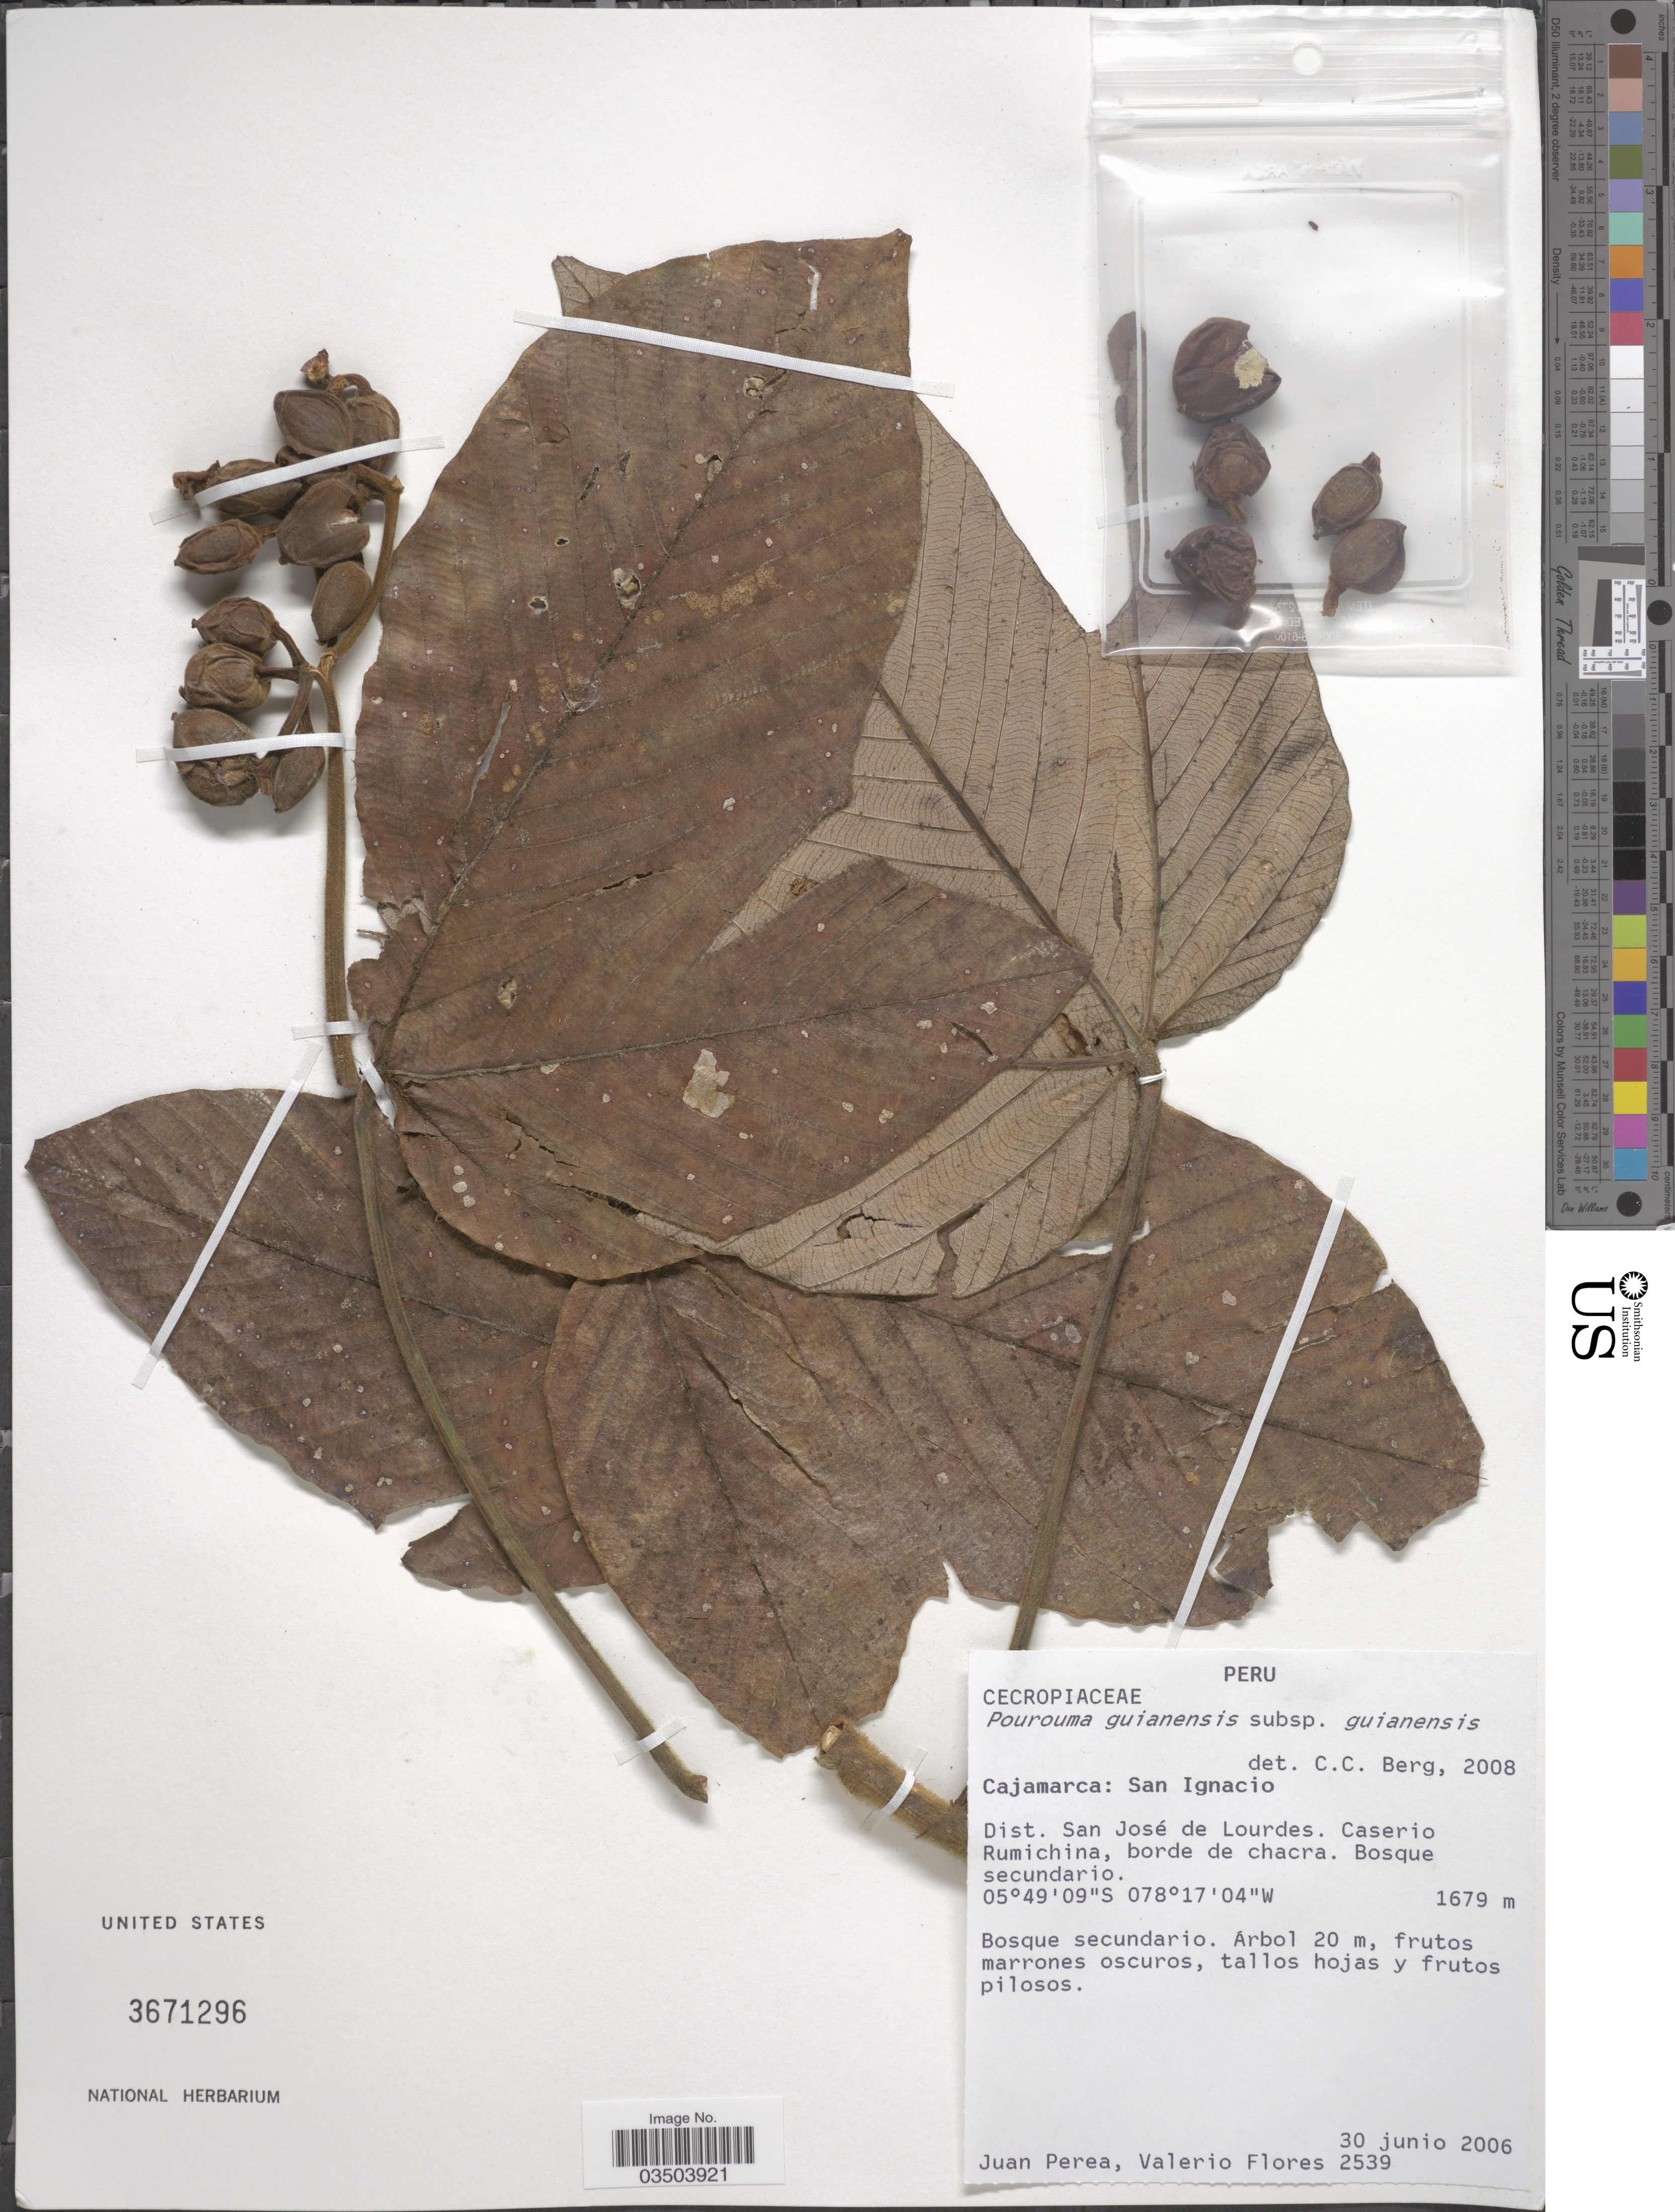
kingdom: Plantae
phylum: Tracheophyta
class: Magnoliopsida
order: Rosales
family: Urticaceae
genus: Pourouma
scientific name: Pourouma guianensis subsp. guianensis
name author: Aubl.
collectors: J. Perea & V. Flores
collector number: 2539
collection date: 2006-06-30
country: Peru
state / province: Cajamarca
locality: San Ignacio. Dist. San José de Lourdes. Caserio Rumichina, borde de chacra.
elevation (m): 1679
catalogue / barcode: US 3671296